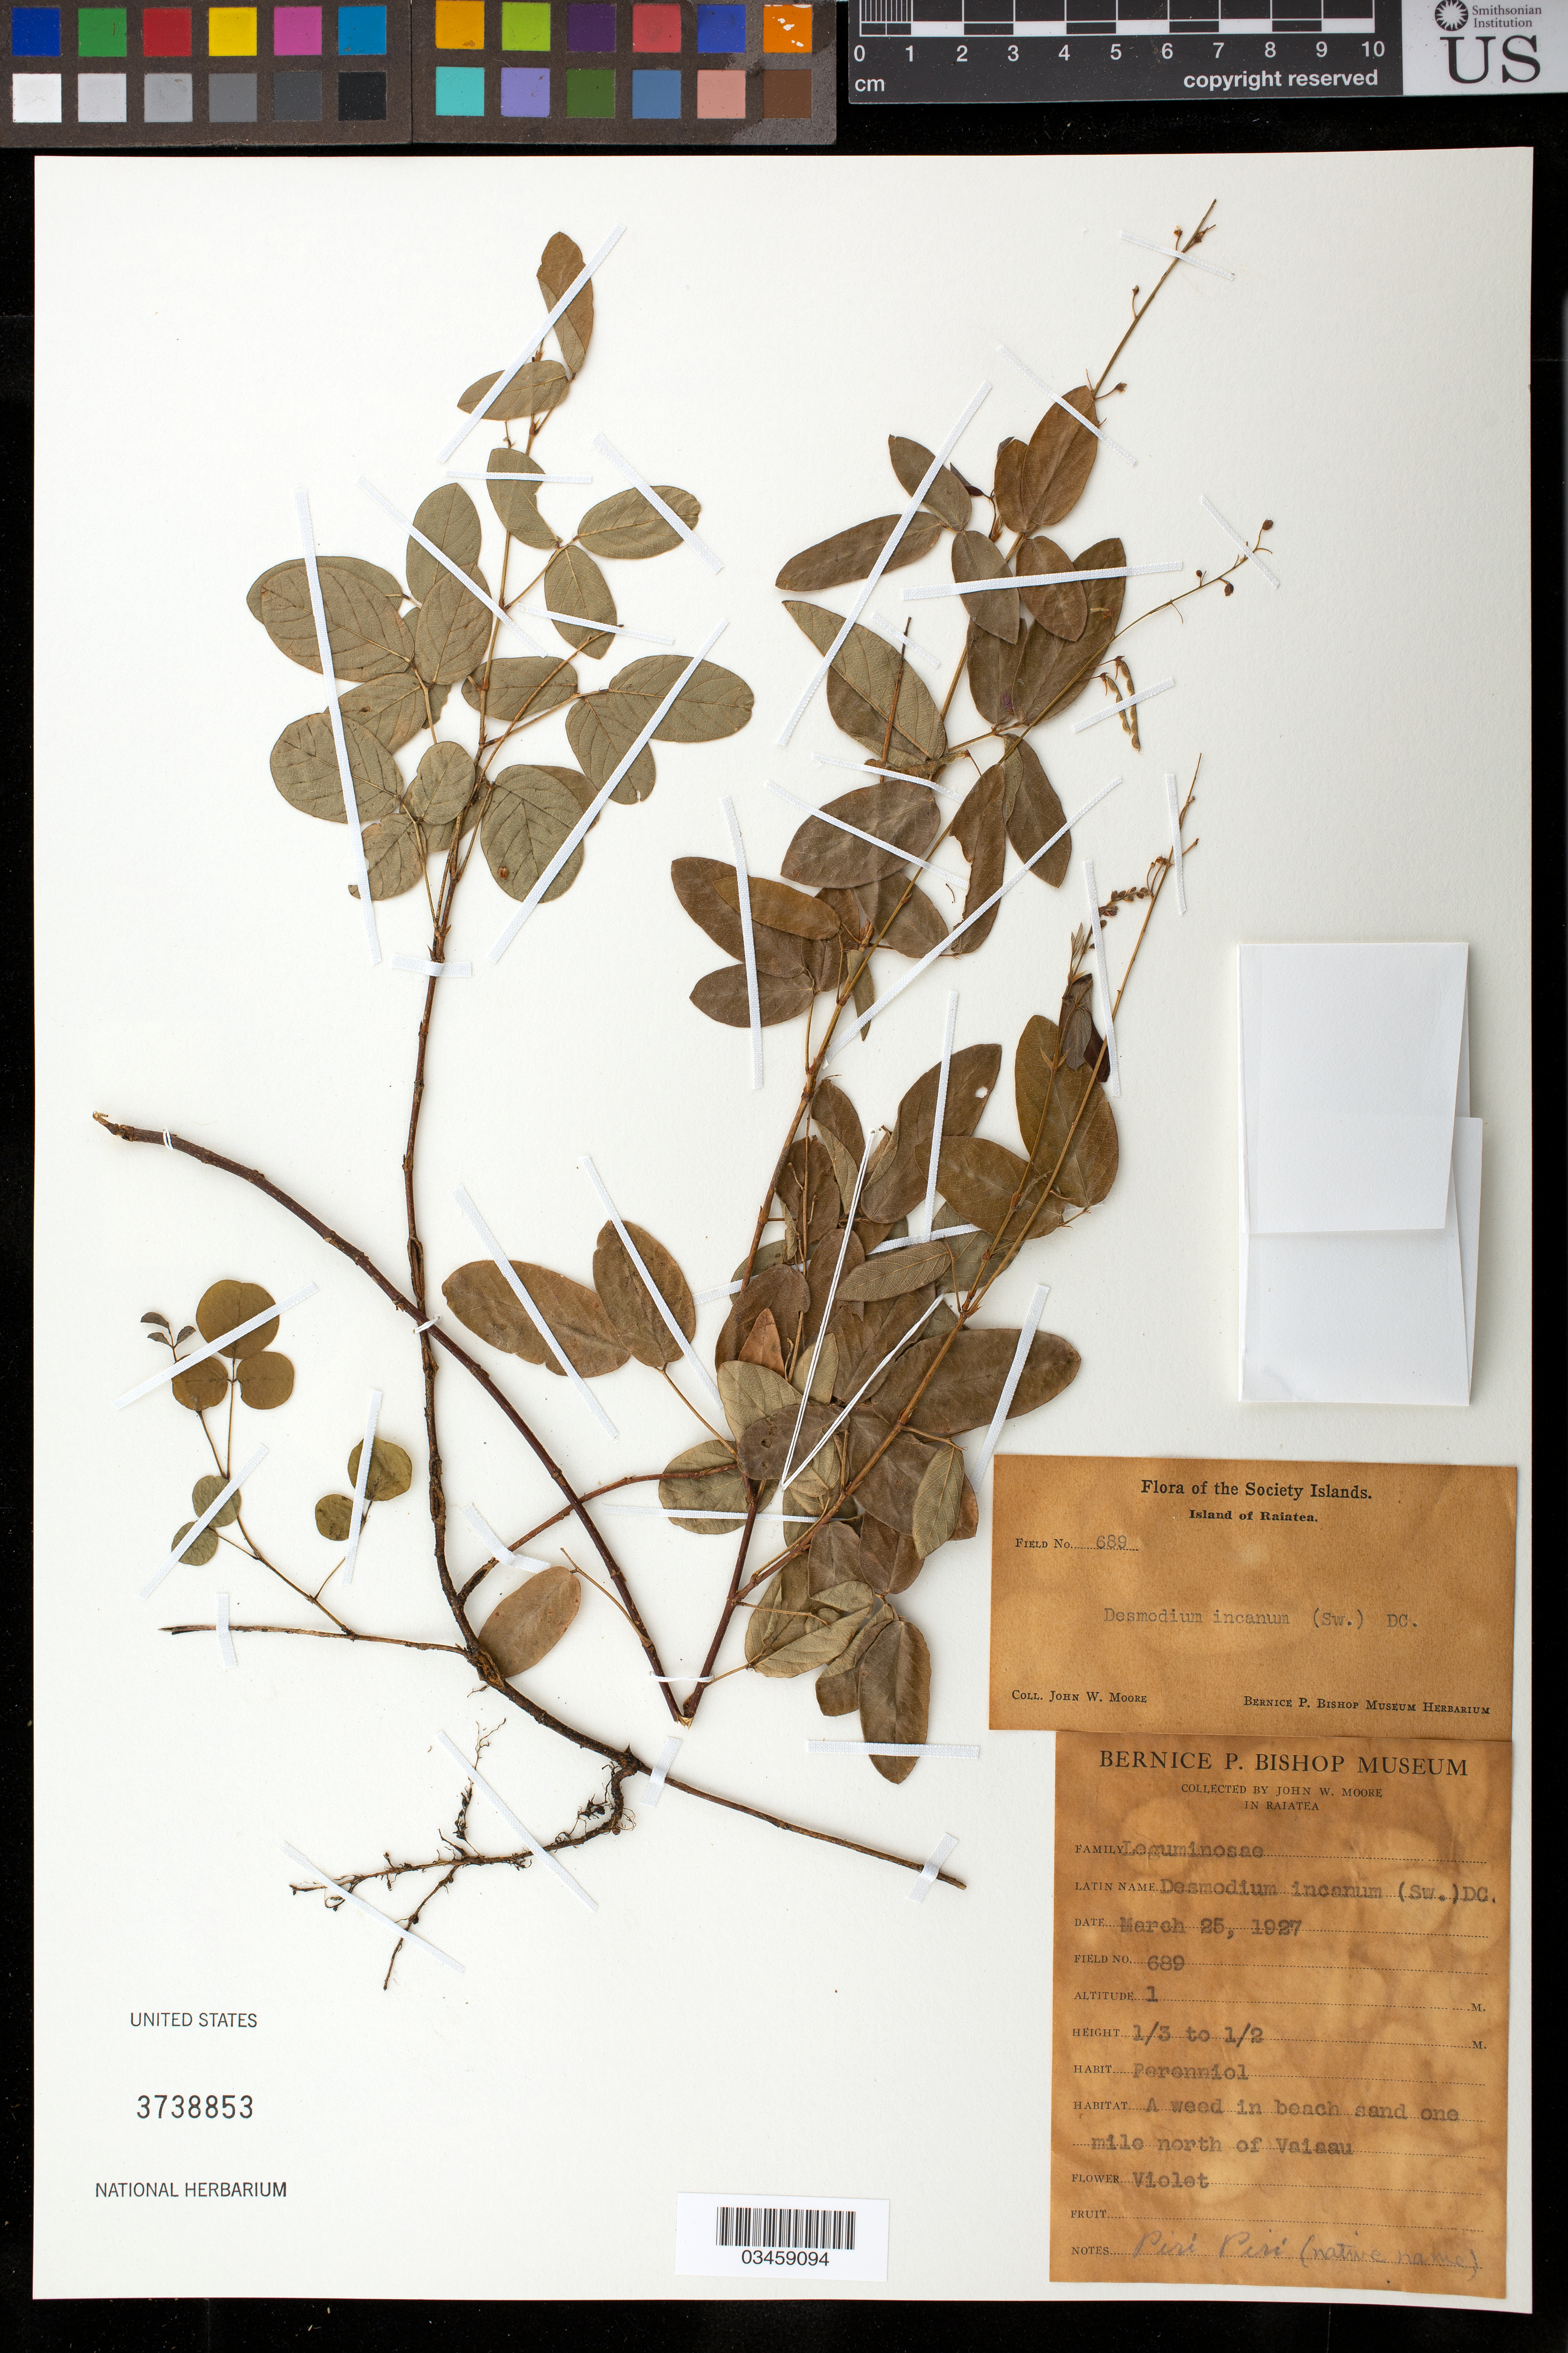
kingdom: Plantae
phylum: Tracheophyta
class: Magnoliopsida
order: Fabales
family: Fabaceae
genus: Desmodium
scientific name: Desmodium incanum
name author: (Sw.) DC.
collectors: J. Moore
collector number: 689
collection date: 1927-03-25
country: French Polynesia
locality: Society Islands, Island of Raiatea, Town of Tevaitoa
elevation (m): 1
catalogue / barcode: US 3738853